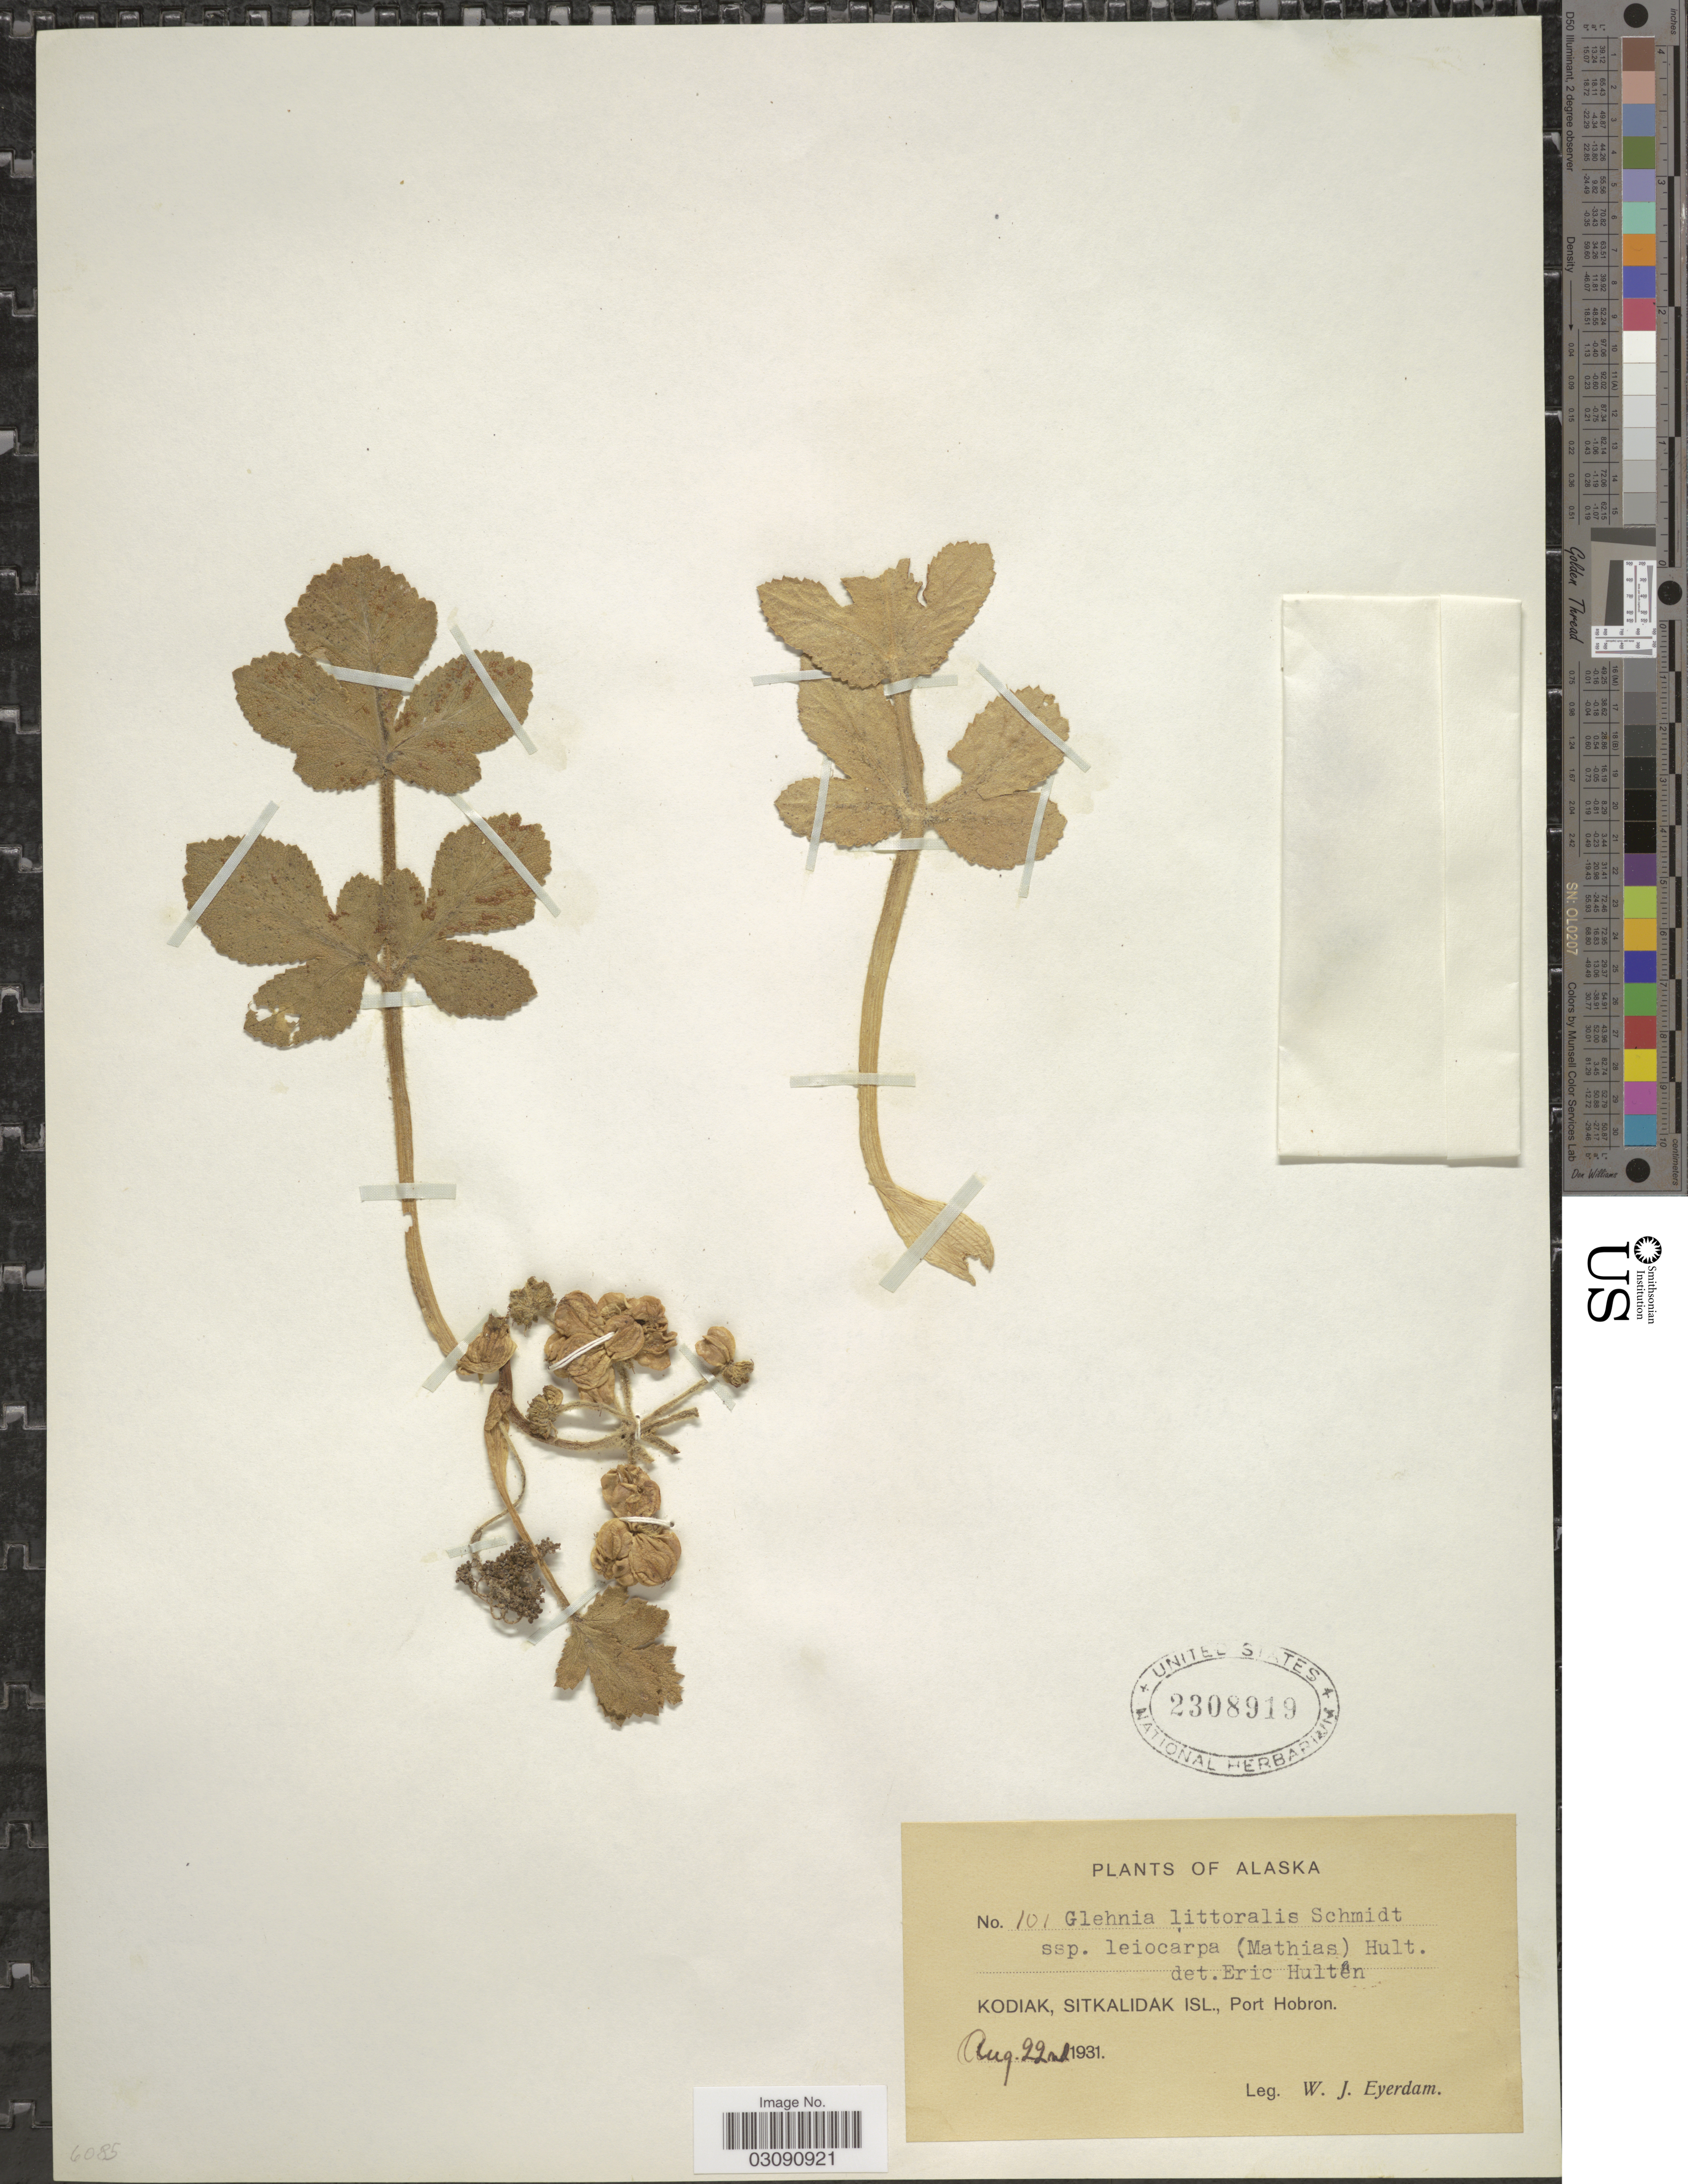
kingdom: Plantae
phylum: Tracheophyta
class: Magnoliopsida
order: Apiales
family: Apiaceae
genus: Glehnia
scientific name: Glehnia littoralis subsp. leiocarpa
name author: (Mathias) Hultén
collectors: W. J. Eyerdam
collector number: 101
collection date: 1931-08-22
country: United States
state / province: Alaska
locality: Kodiak, Sitkalidak Isl., Port Hobron.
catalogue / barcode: US 2308919